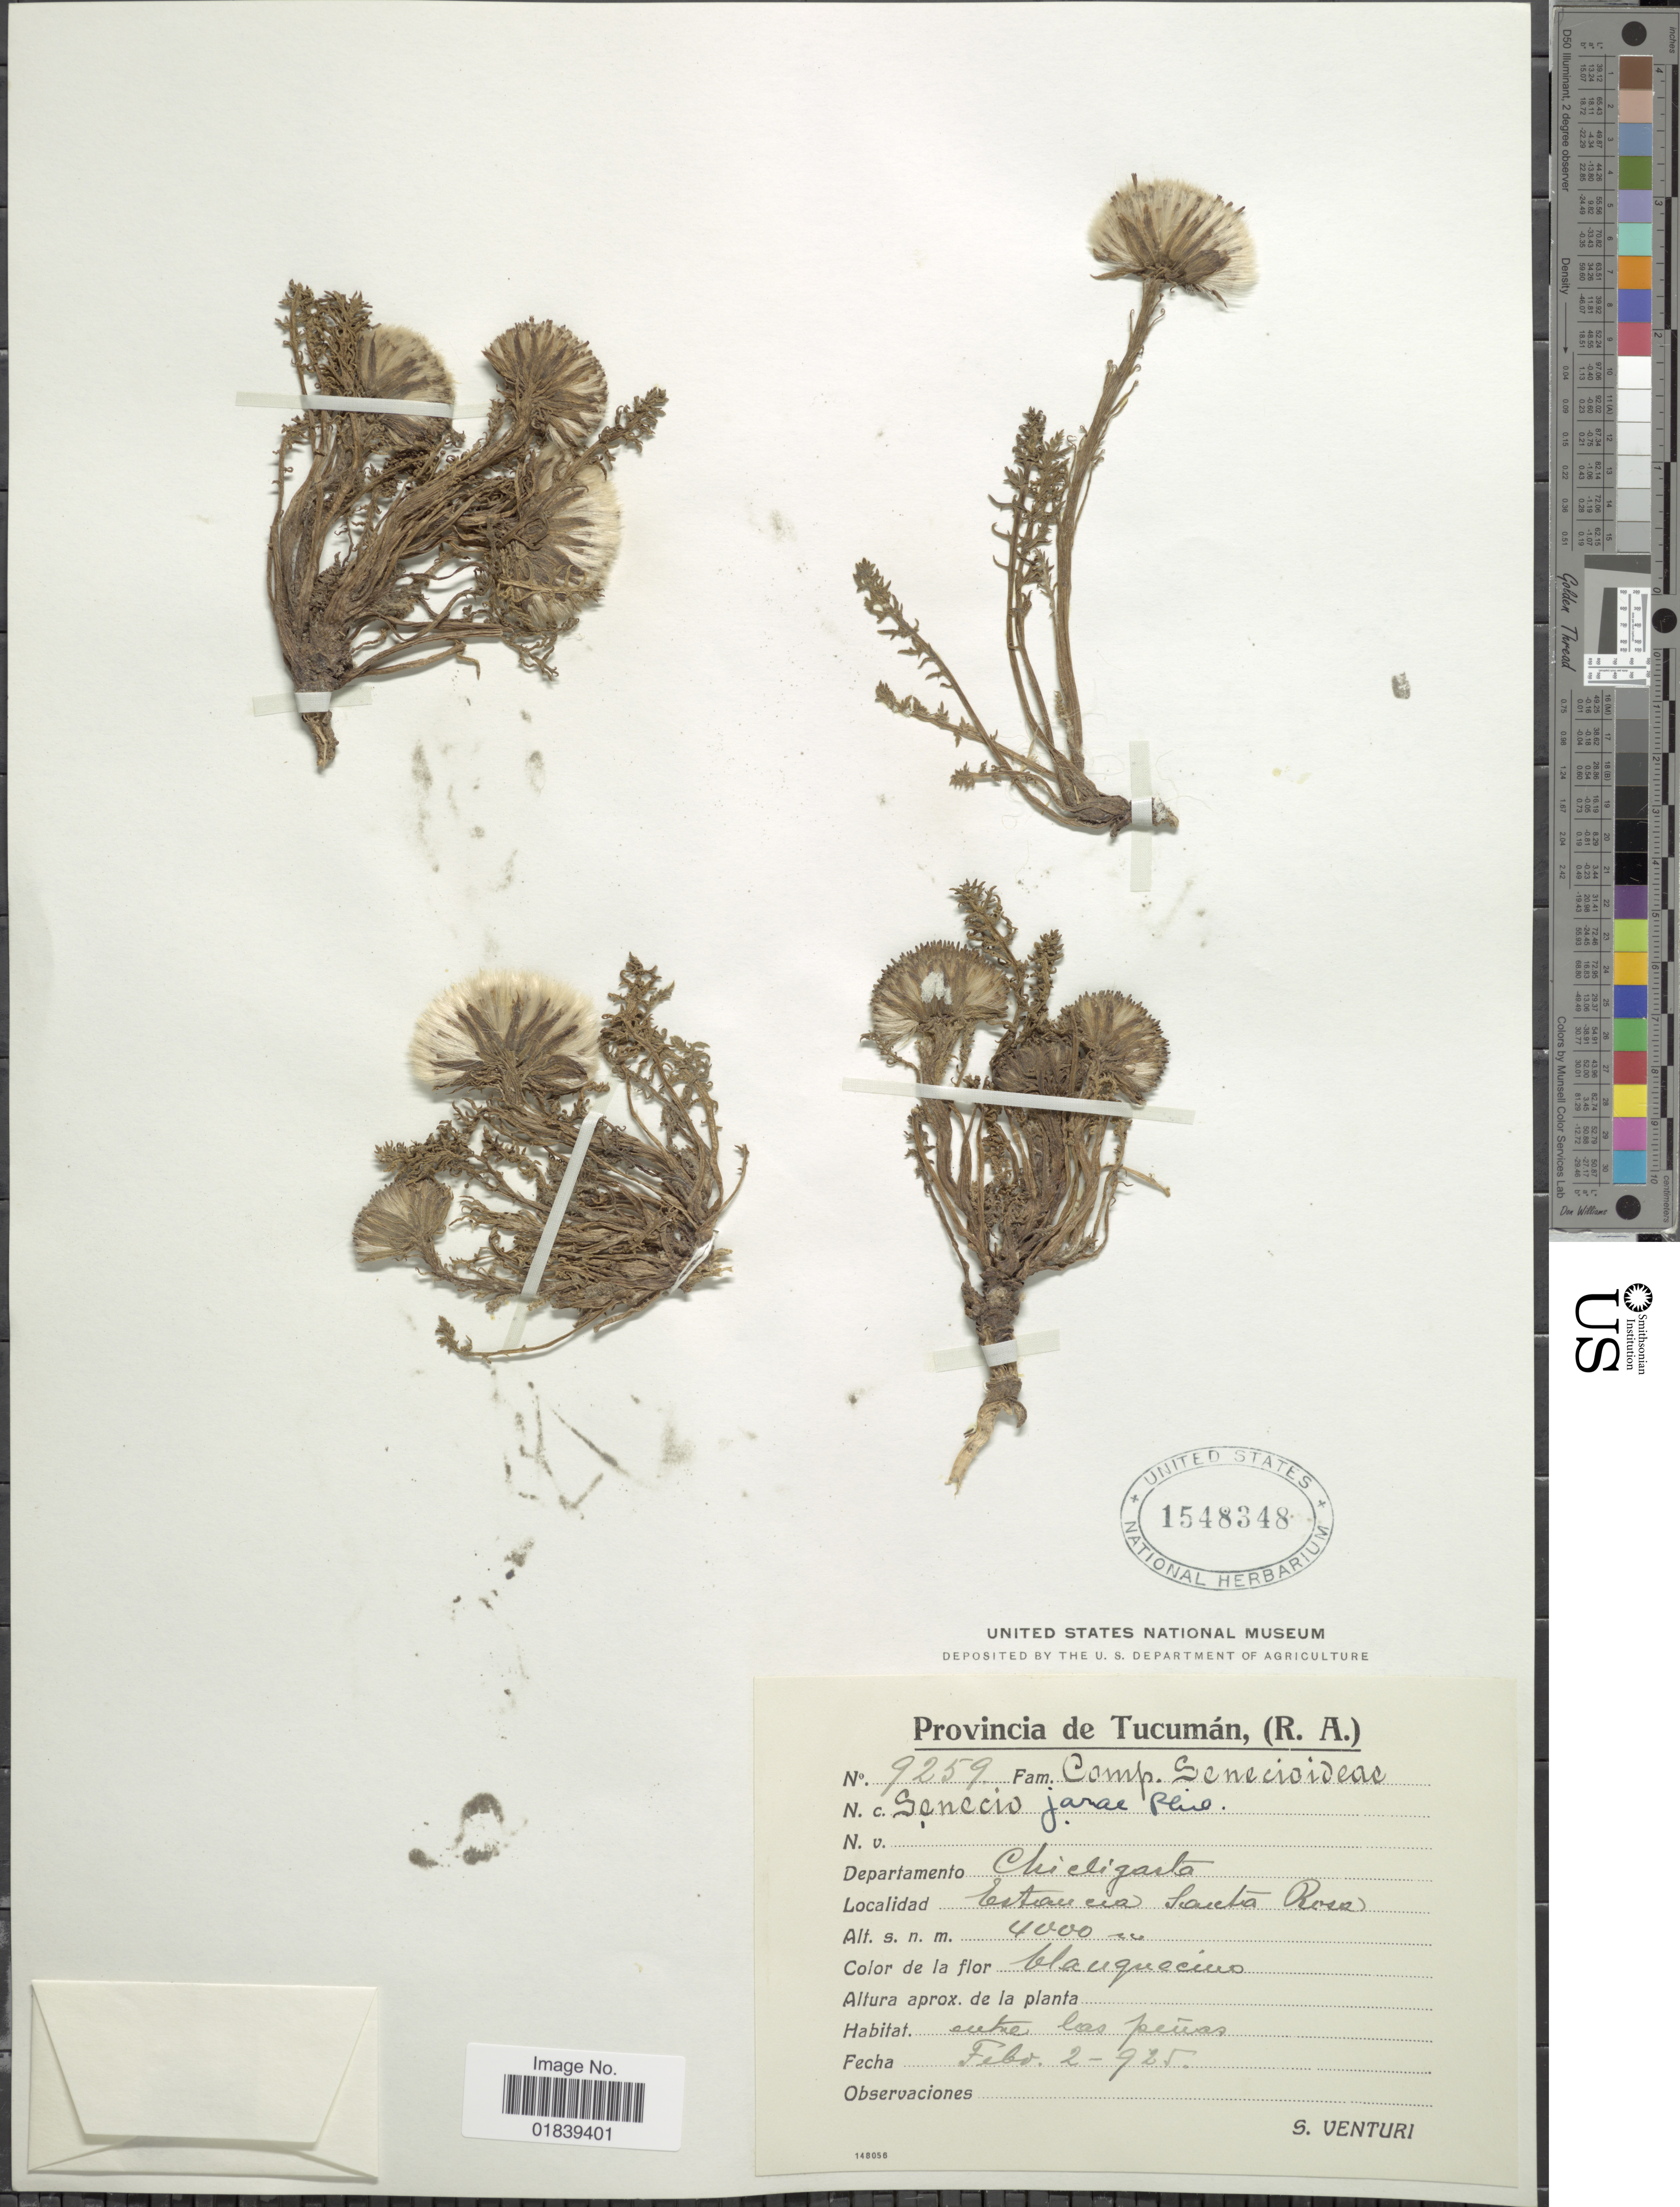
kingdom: Plantae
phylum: Tracheophyta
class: Magnoliopsida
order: Asterales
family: Asteraceae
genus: Senecio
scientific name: Senecio jarae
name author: Phil.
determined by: Salomon, Luciana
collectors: S. Venturi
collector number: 9259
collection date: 1925-02-02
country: Argentina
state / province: Tucuman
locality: Departamento Chicligasta, Estancia Santa Rosa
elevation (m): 4000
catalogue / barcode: US 1548348